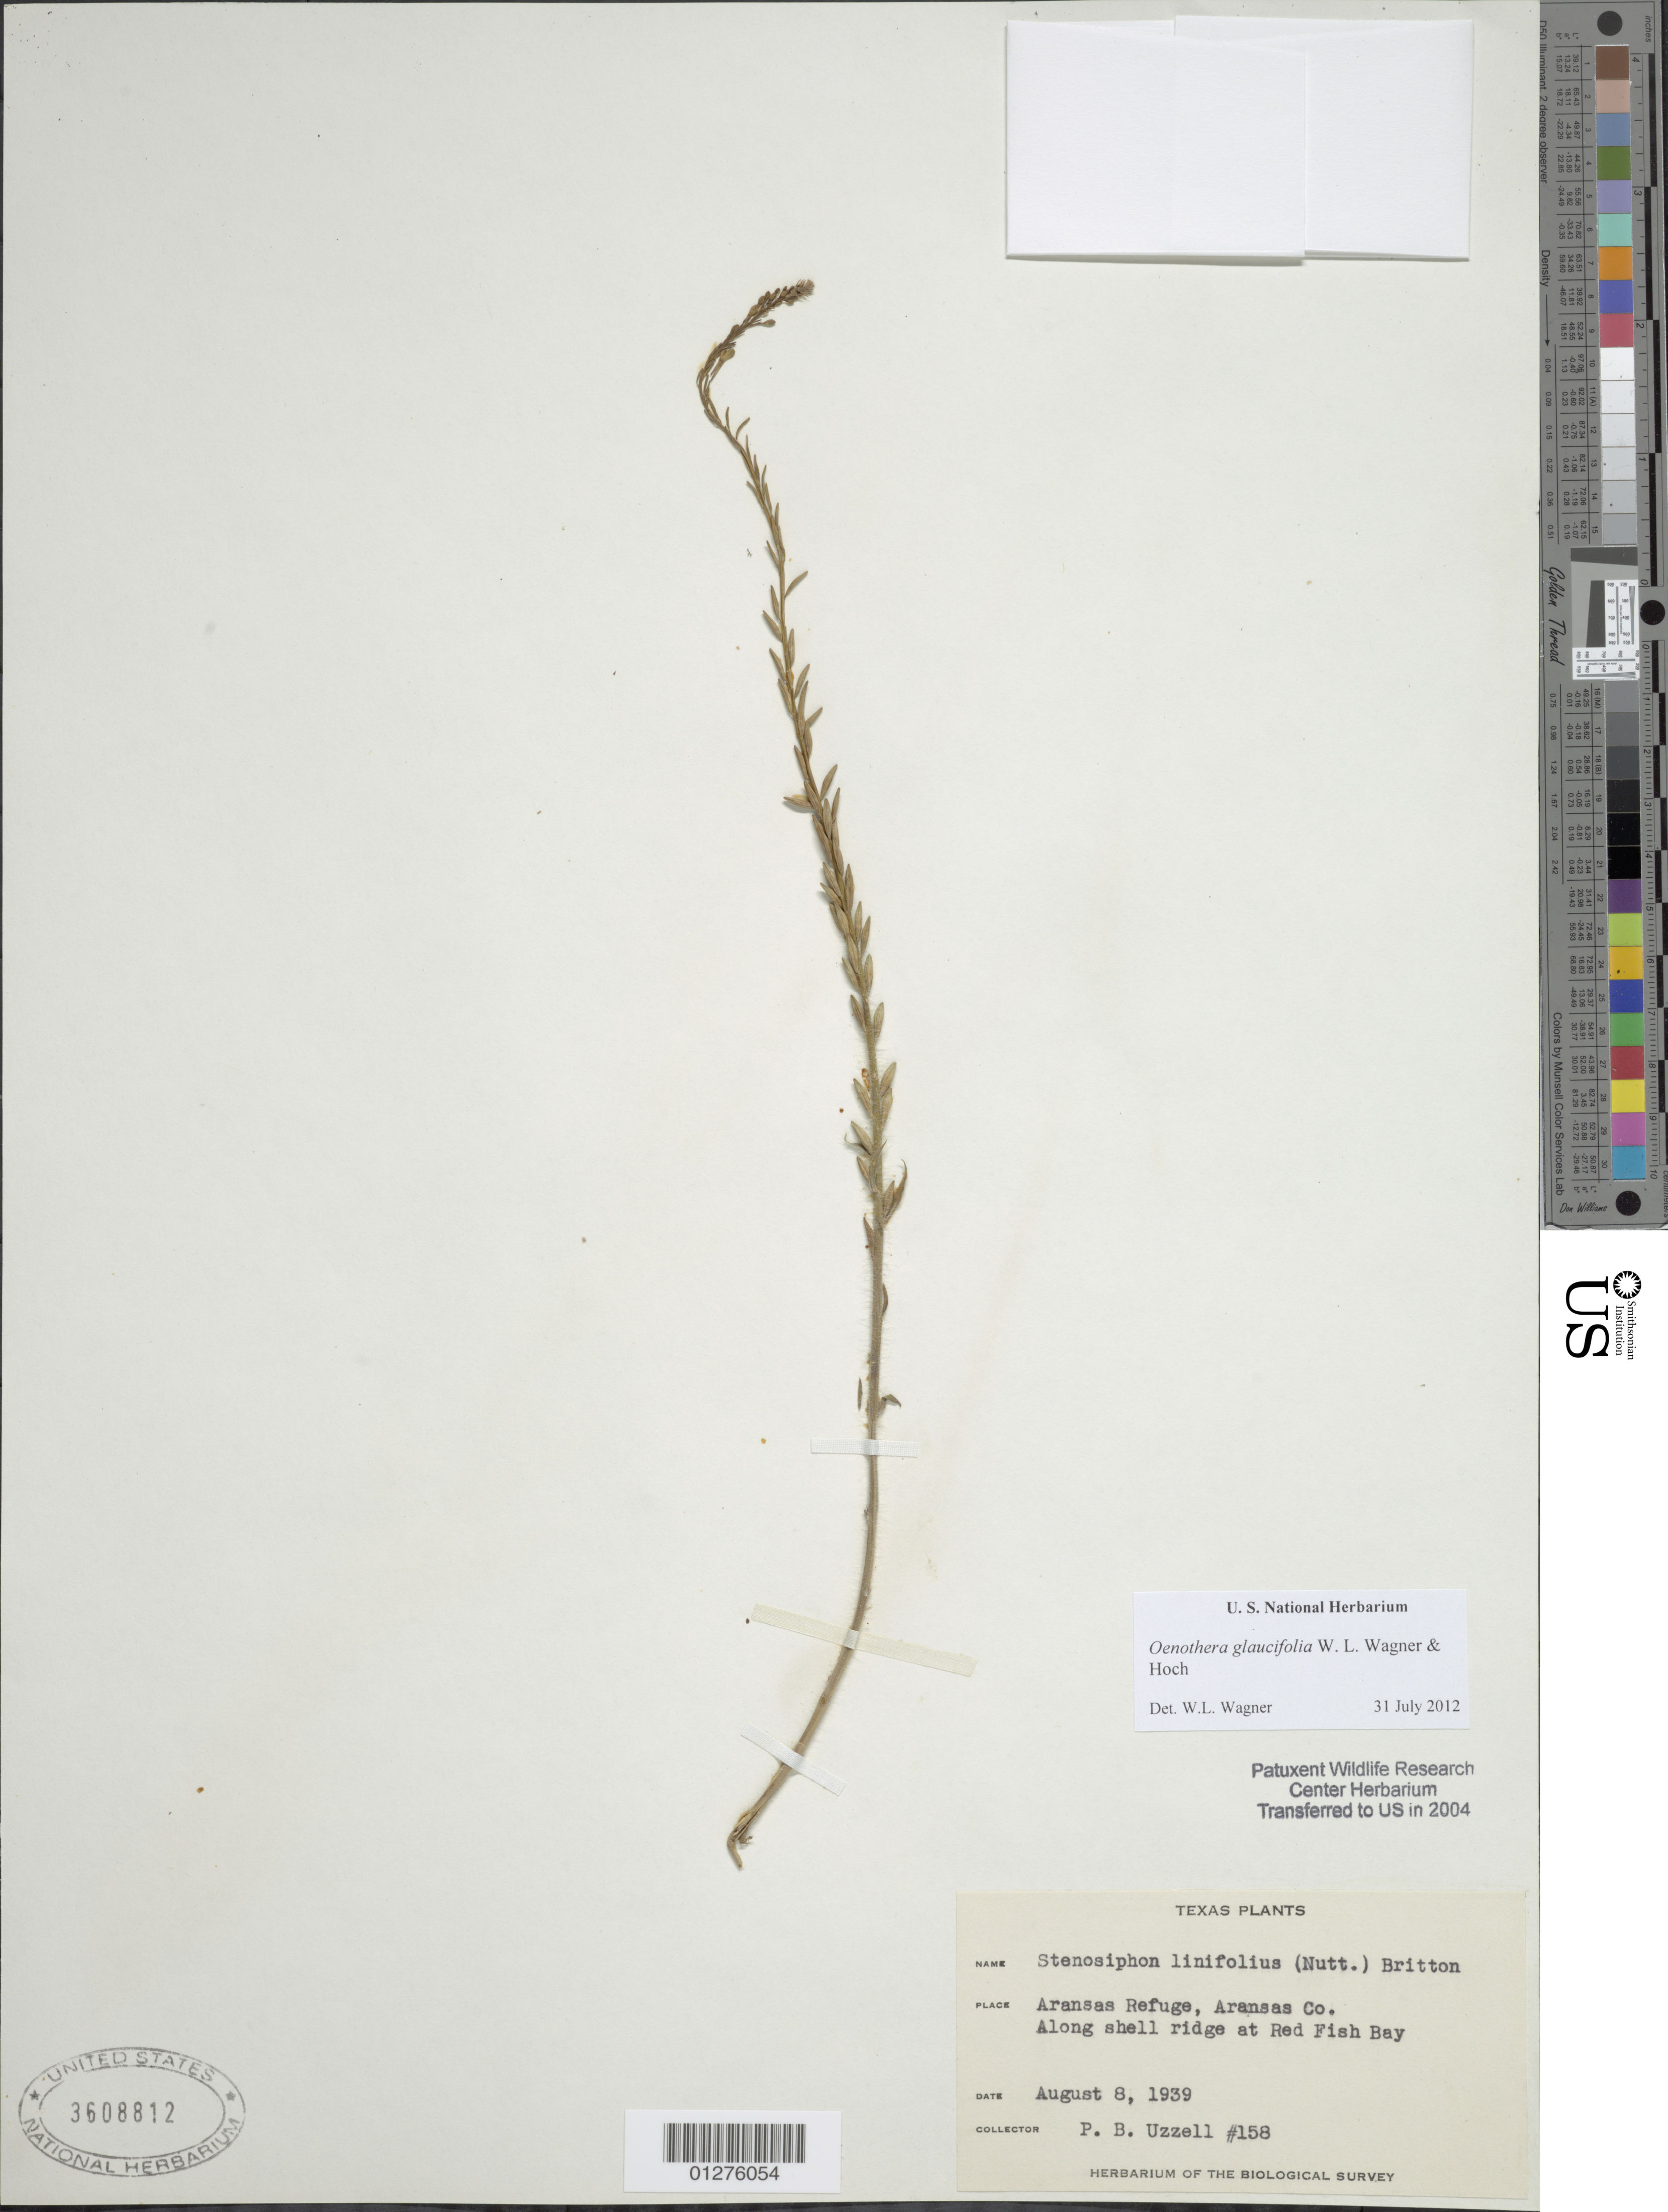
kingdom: Plantae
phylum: Tracheophyta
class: Magnoliopsida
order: Myrtales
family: Onagraceae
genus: Oenothera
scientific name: Oenothera glaucifolia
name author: W.L. Wagner & Hoch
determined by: Wagner, W. L., (BOT), Smithsonian Institution - National Museum of Natural History (UNITED STATES)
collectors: P. Uzzell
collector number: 158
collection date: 1939-08-08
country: United States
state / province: Texas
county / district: Aransas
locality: Aransas Refuge, along shell ridge at Red Fish Bay.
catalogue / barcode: US 3608812